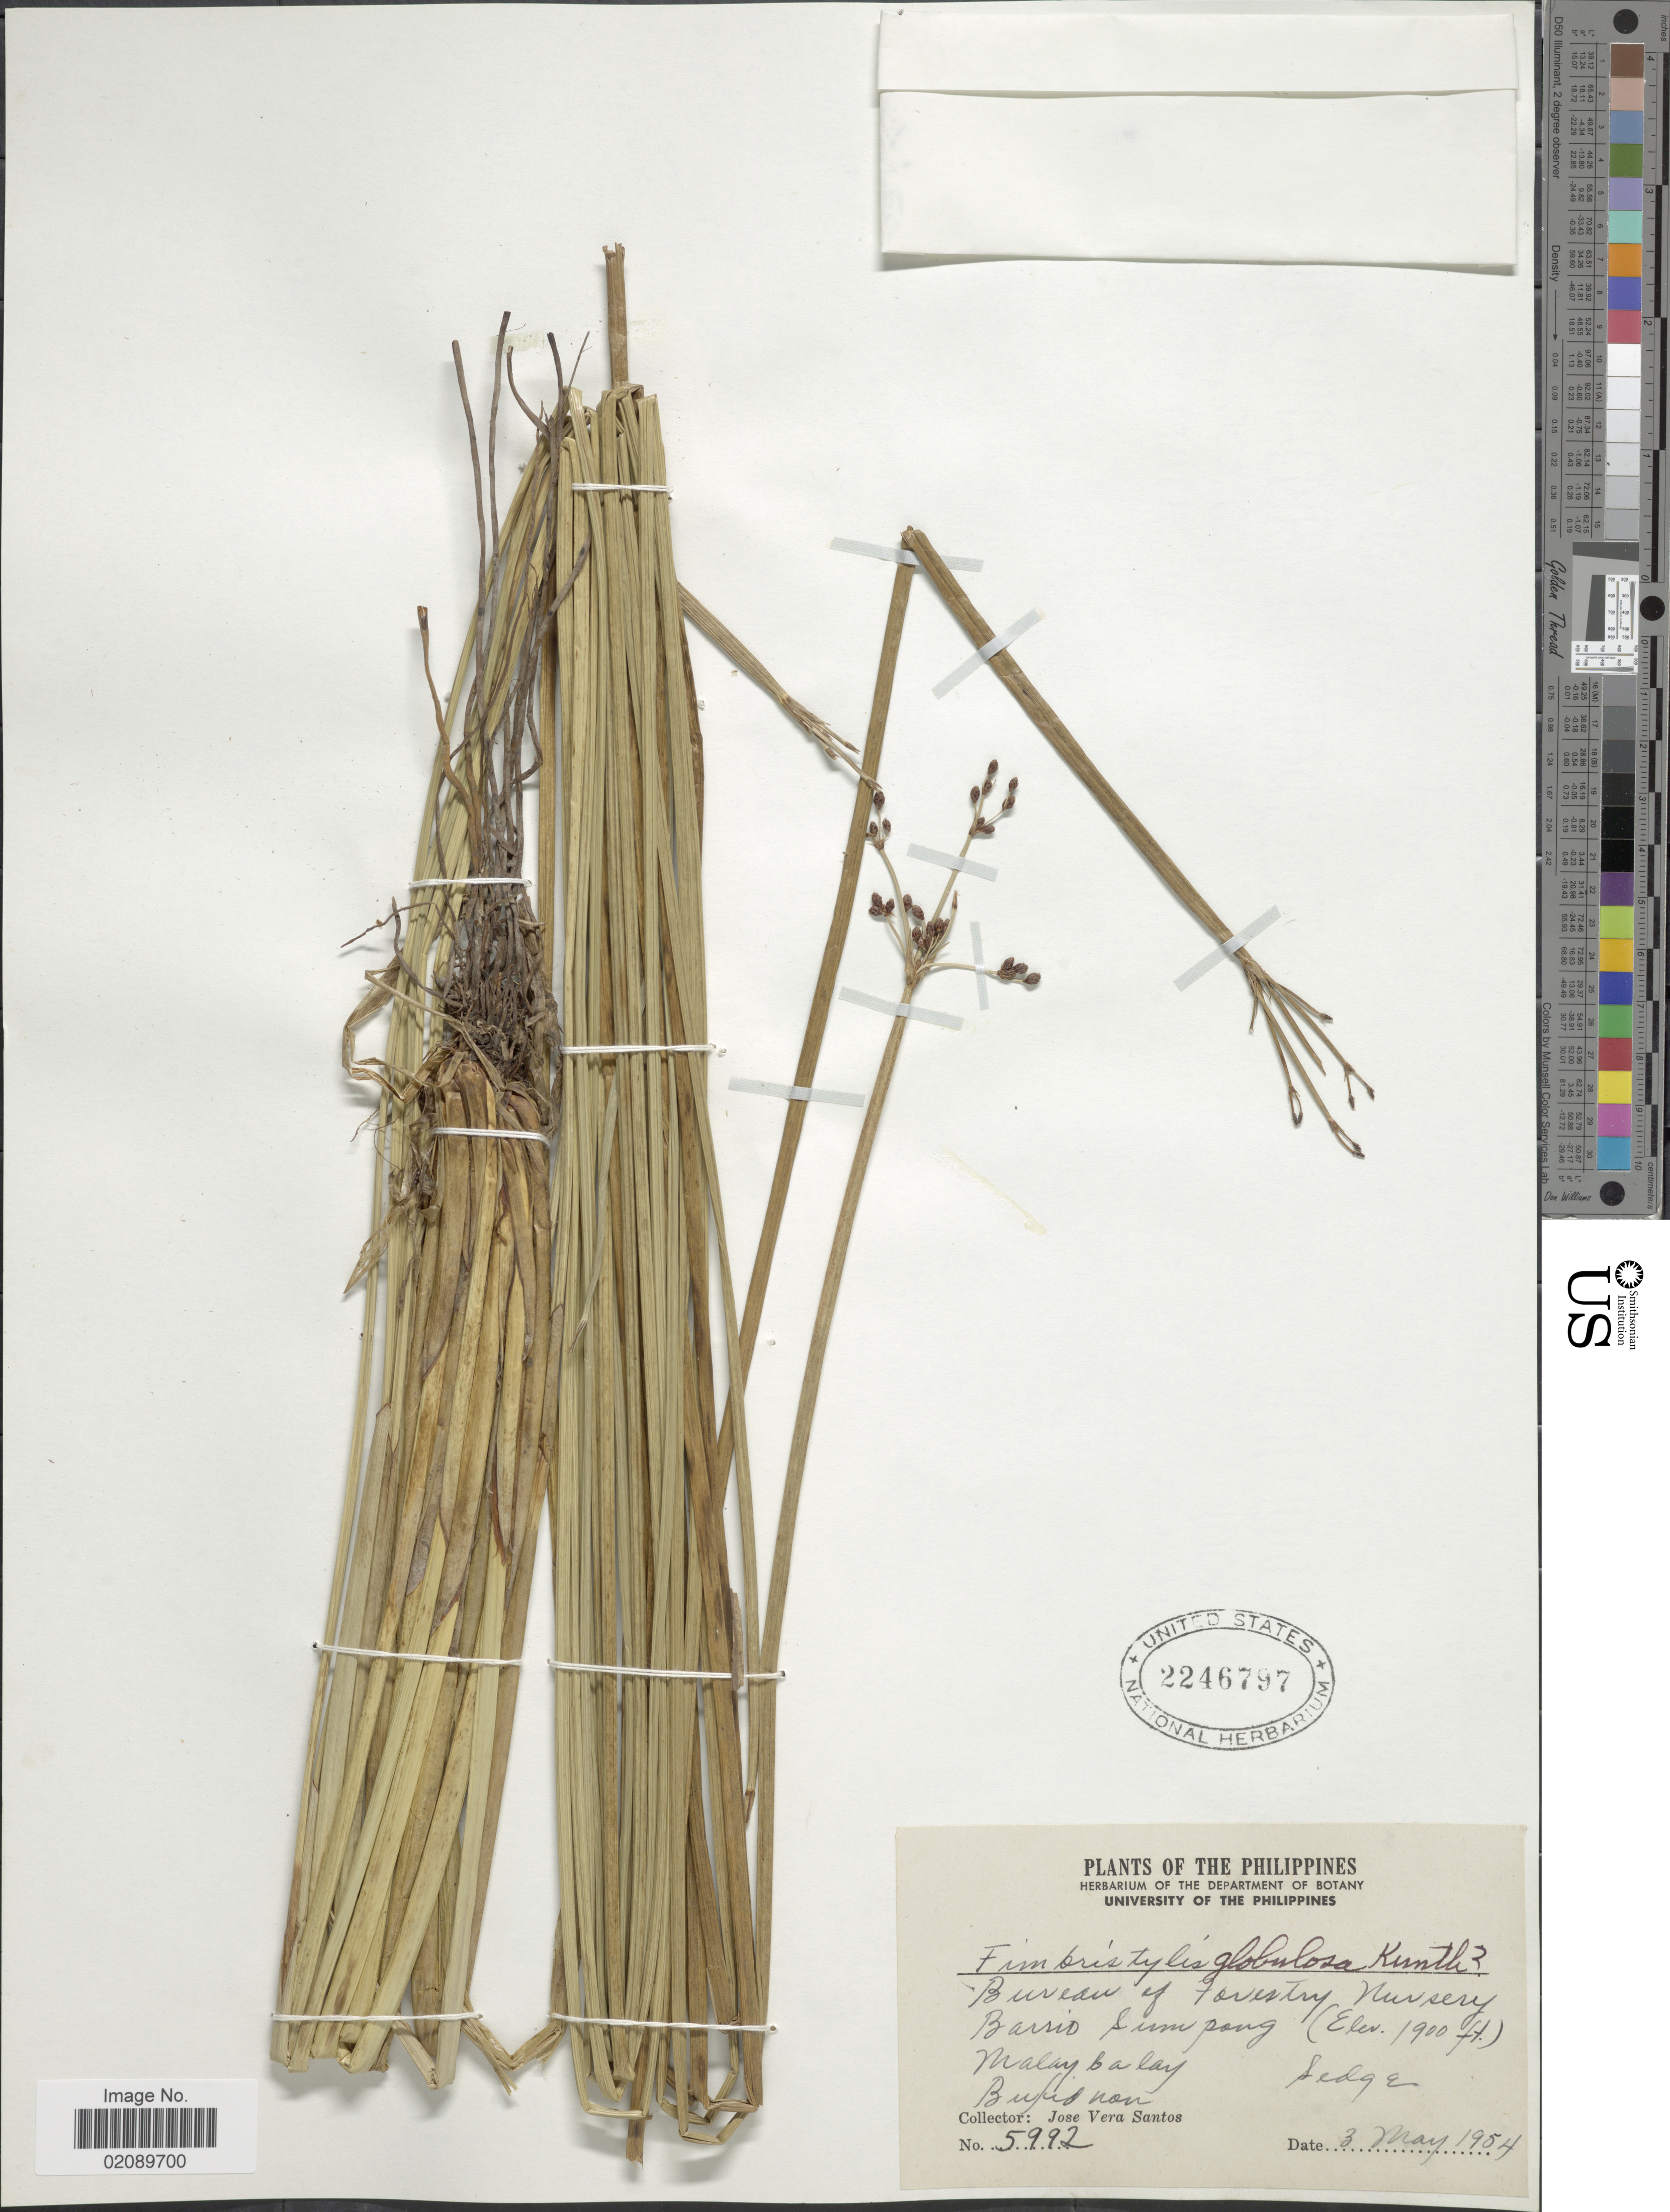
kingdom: Plantae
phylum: Tracheophyta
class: Liliopsida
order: Poales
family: Cyperaceae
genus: Fimbristylis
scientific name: Fimbristylis umbellaris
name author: (Lam.) Vahl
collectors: J. Santos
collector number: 5992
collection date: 1954-05-03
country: Philippines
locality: Bureau of Forestry Nursery, Barrio Sumpong, Malay Balay, Bukidnon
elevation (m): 579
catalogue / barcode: US 2246797